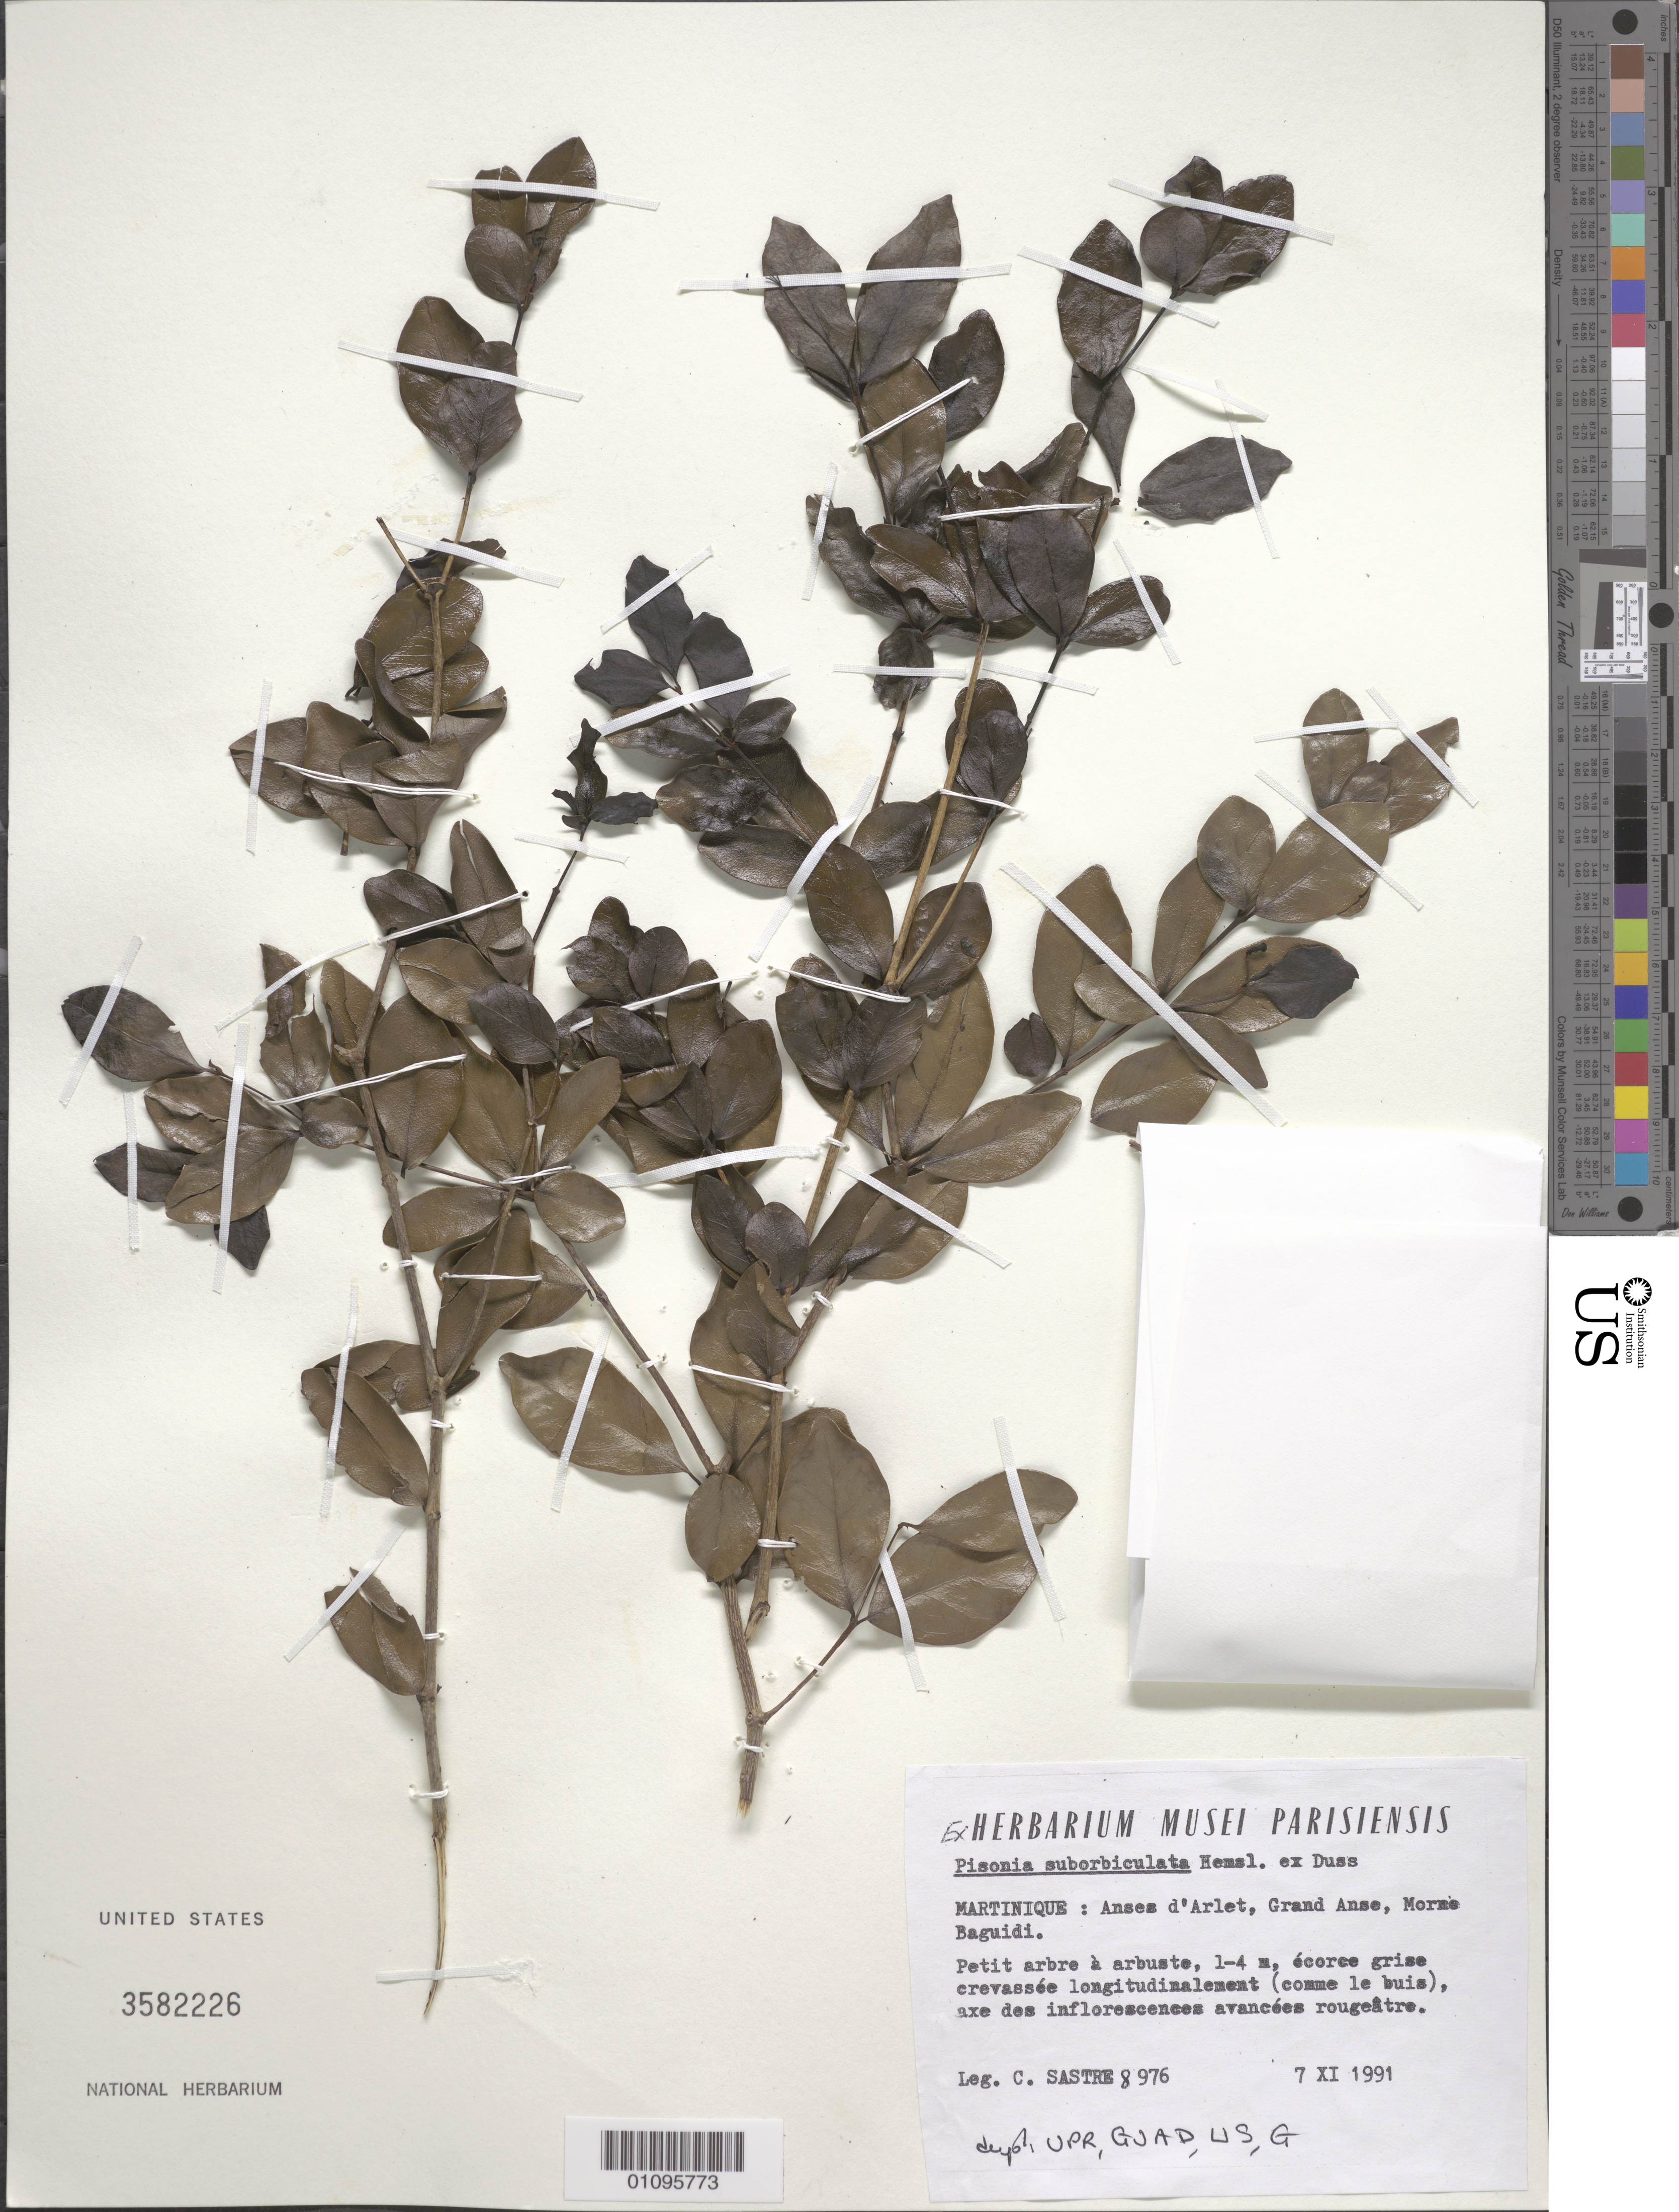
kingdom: Plantae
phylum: Tracheophyta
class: Magnoliopsida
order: Caryophyllales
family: Nyctaginaceae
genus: Pisonia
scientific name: Pisonia suborbiculata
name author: Duss ex Hemsl.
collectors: C. H. L. Sastre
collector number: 8976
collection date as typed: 07 Nov 1991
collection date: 1991-11-07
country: Martinique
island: Martinique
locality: Anse d'Arlet, Grand Anse, Morne Baguidi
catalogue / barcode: US 3582226